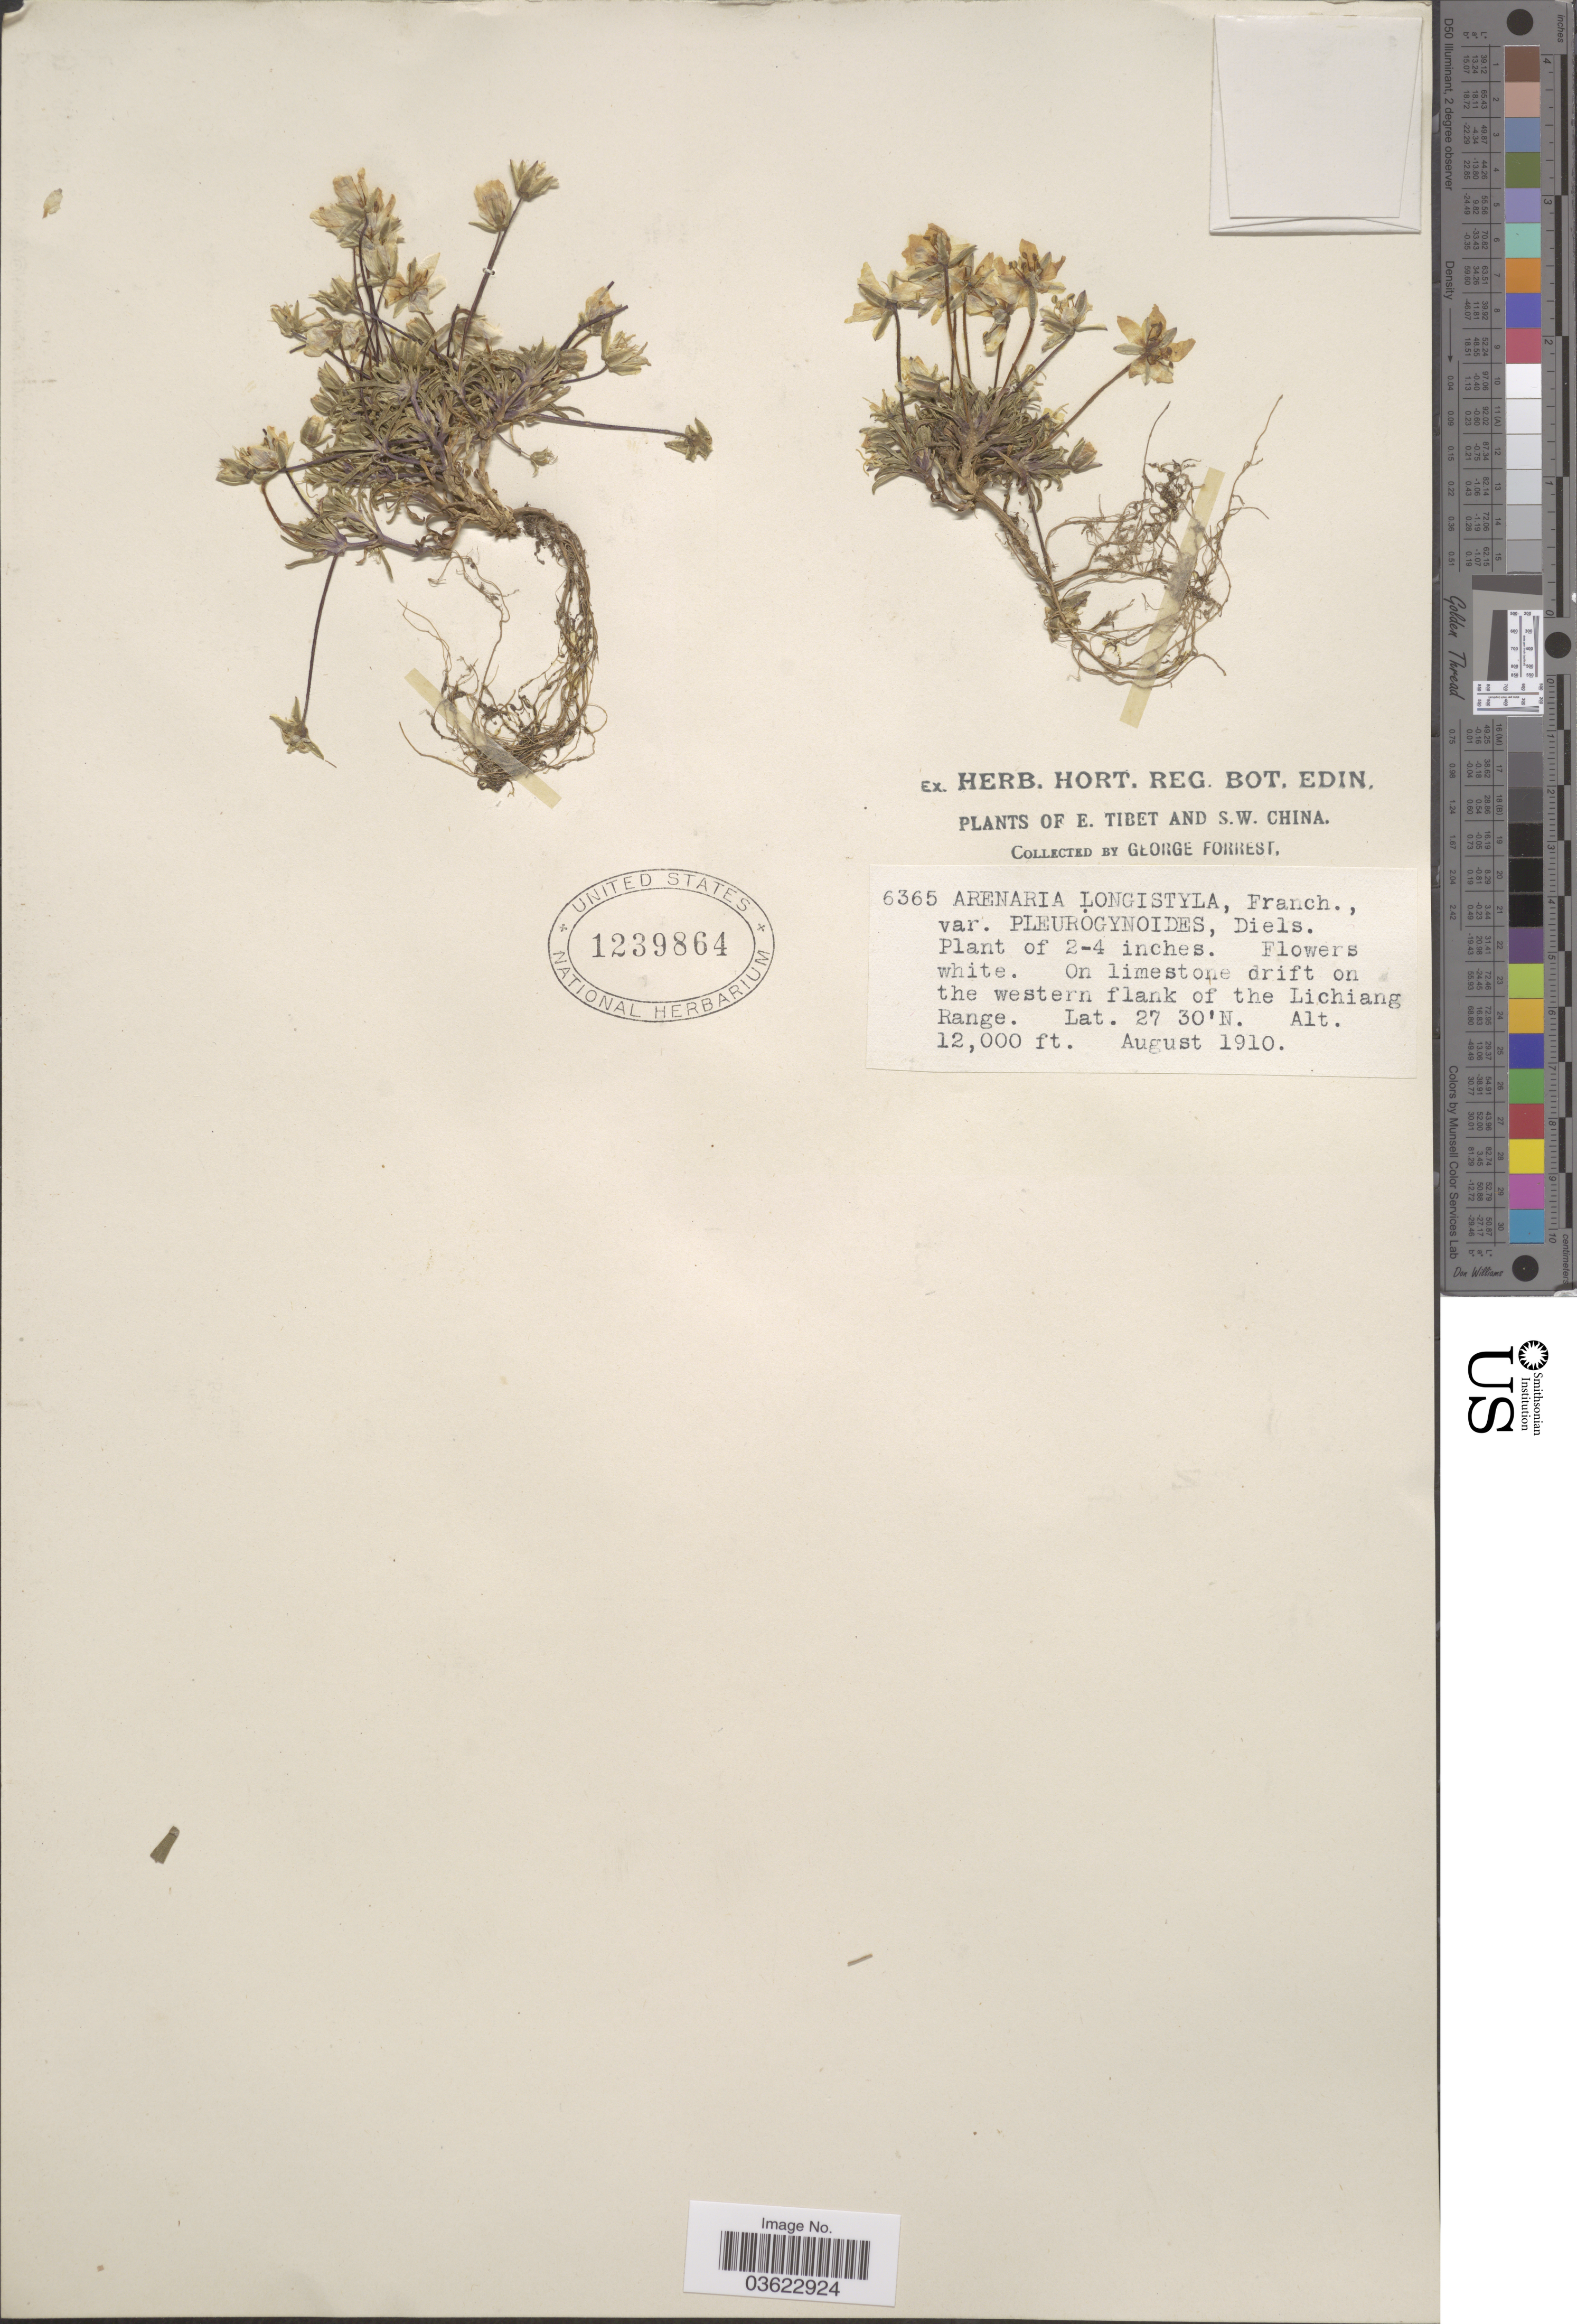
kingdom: Plantae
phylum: Tracheophyta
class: Magnoliopsida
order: Caryophyllales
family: Caryophyllaceae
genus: Odontostemma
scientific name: Odontostemma longistylum var. pleurogynoides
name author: (Diels) Rabeler & W.L. Wagner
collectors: G. Forrest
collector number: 6365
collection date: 1910-08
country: China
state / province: Xizang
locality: E. Tibet and S.W. China. On limestone drift on the western flank of the Lichiang Range.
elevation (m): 3658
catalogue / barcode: US 1239864